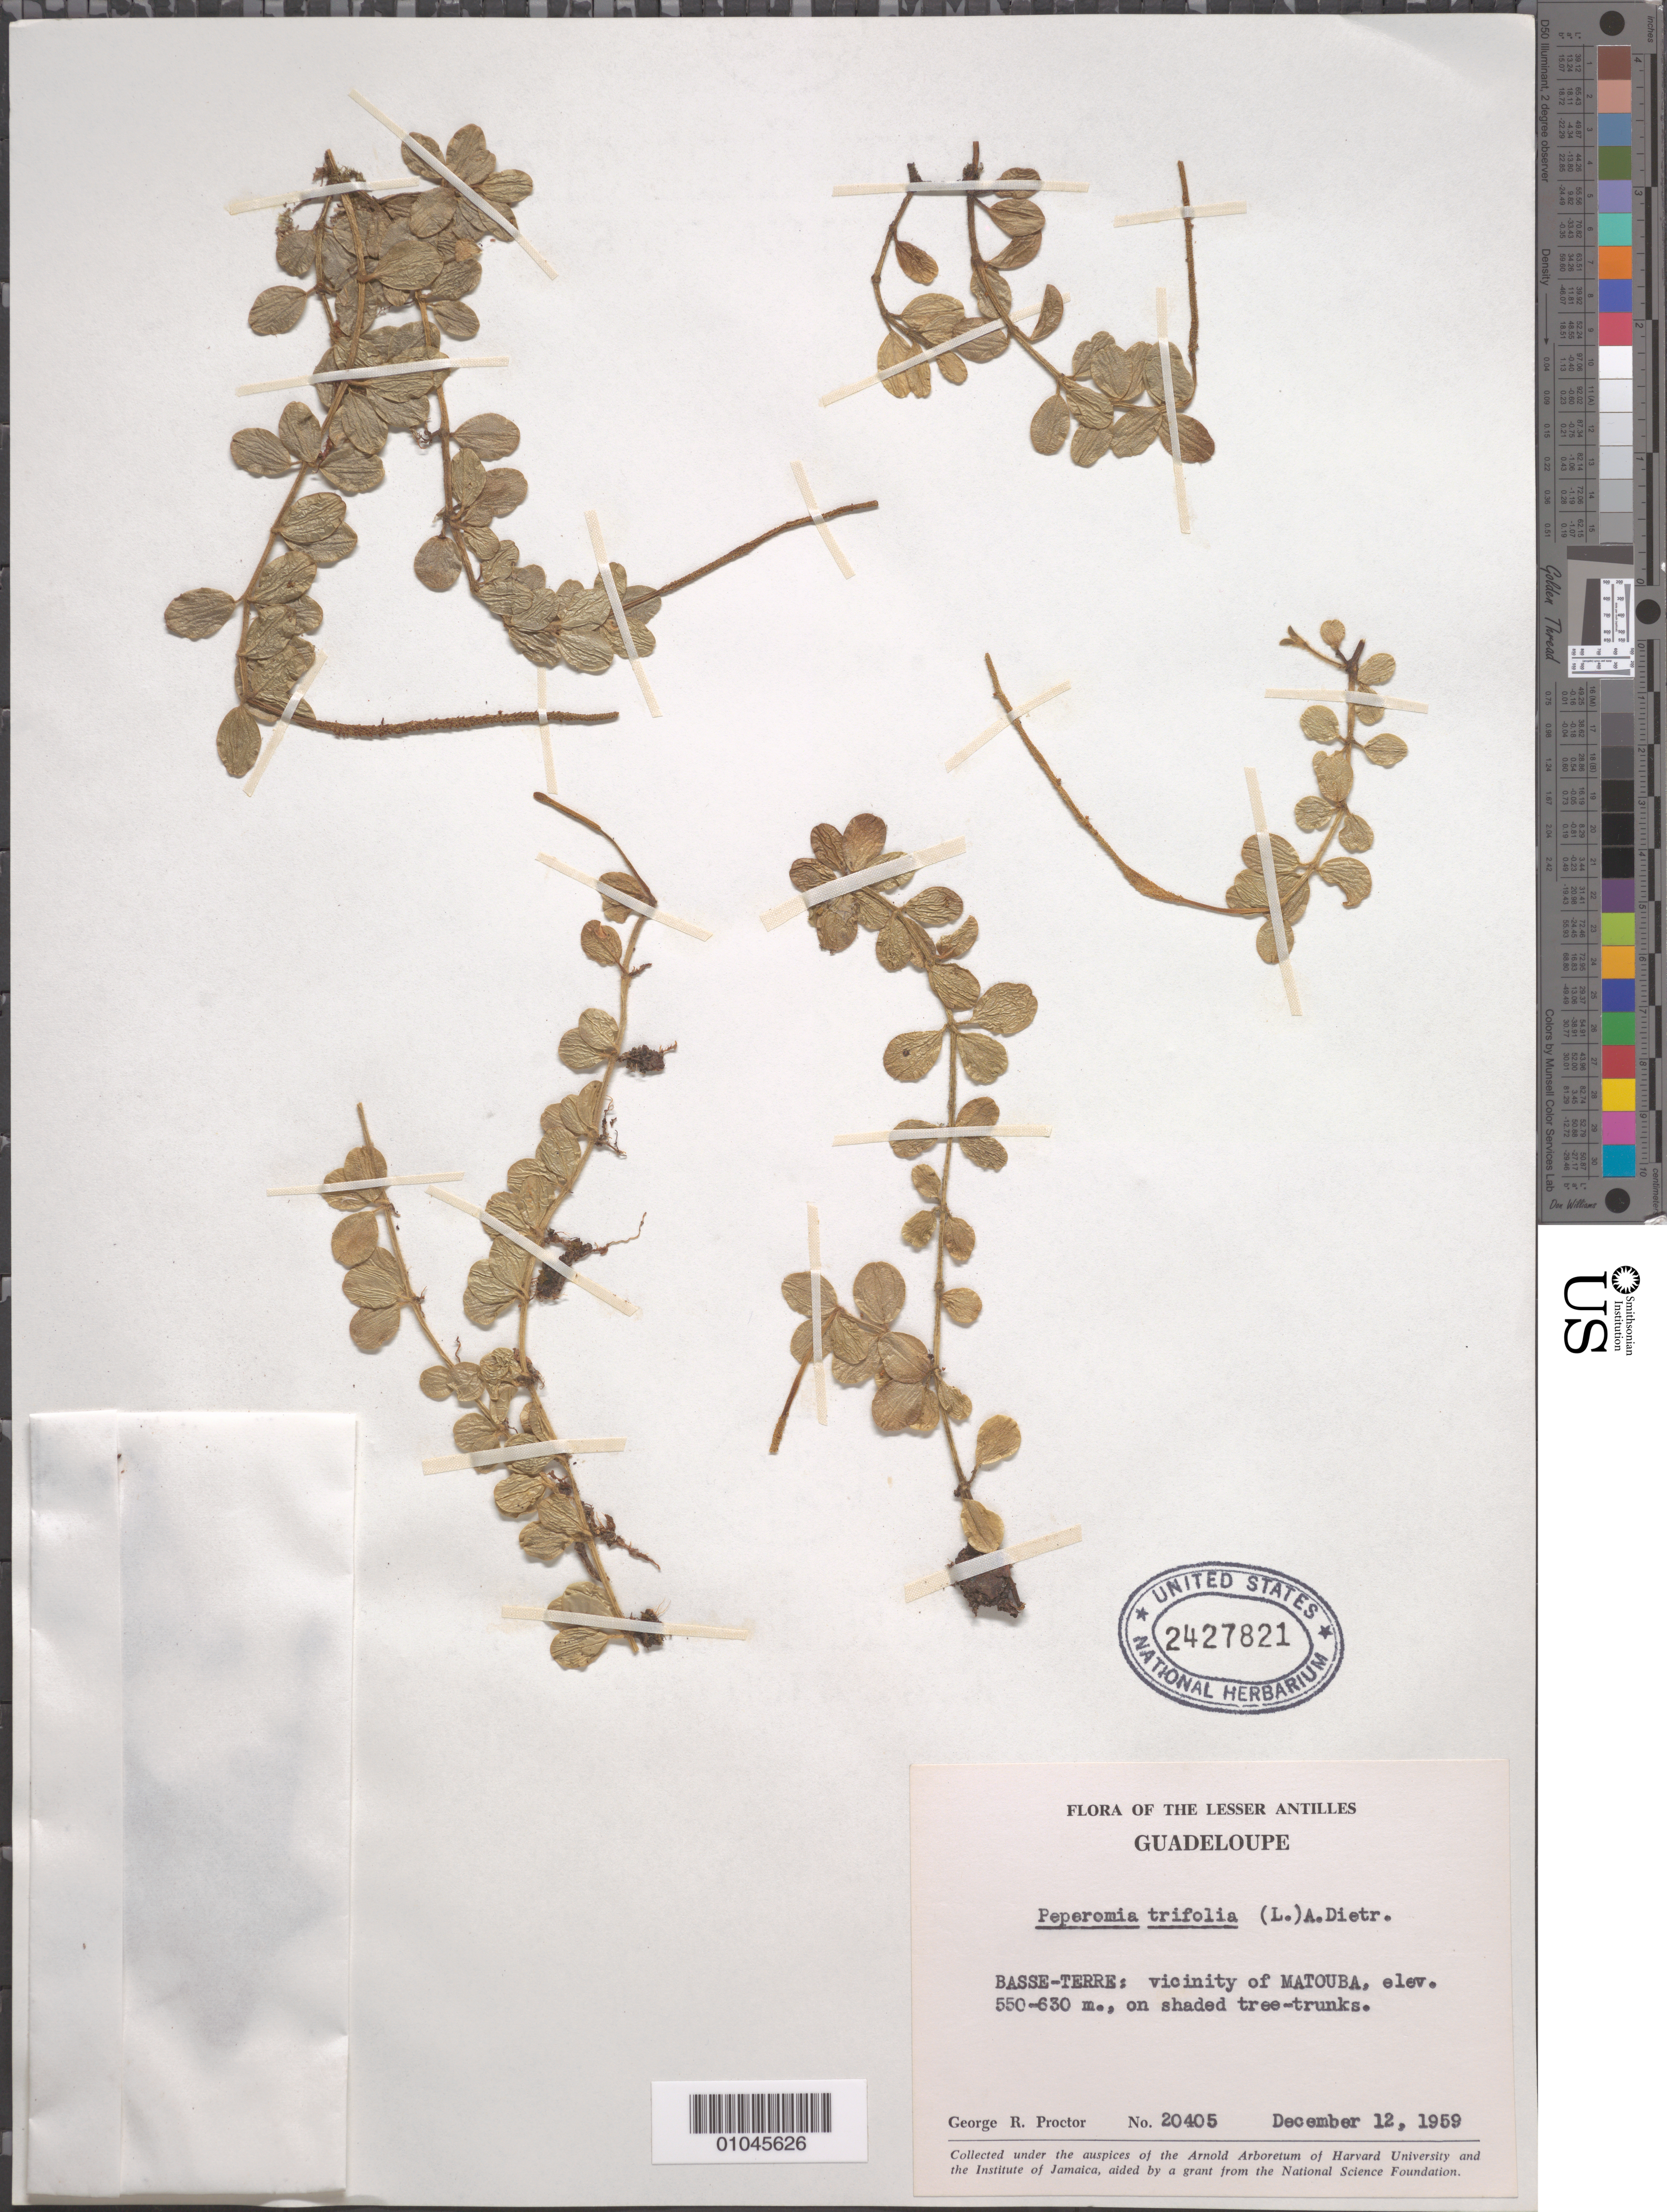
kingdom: Plantae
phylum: Tracheophyta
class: Magnoliopsida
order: Piperales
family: Piperaceae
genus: Peperomia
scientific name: Peperomia trifolia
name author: (L.) A. Dietr.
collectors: G. R. Proctor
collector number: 20405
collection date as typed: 12 Dec 1959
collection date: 1959-12-12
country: Guadeloupe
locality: Basse-terre, vicinity of Matouba, on shaded tree trunks.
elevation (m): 550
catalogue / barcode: US 2427821